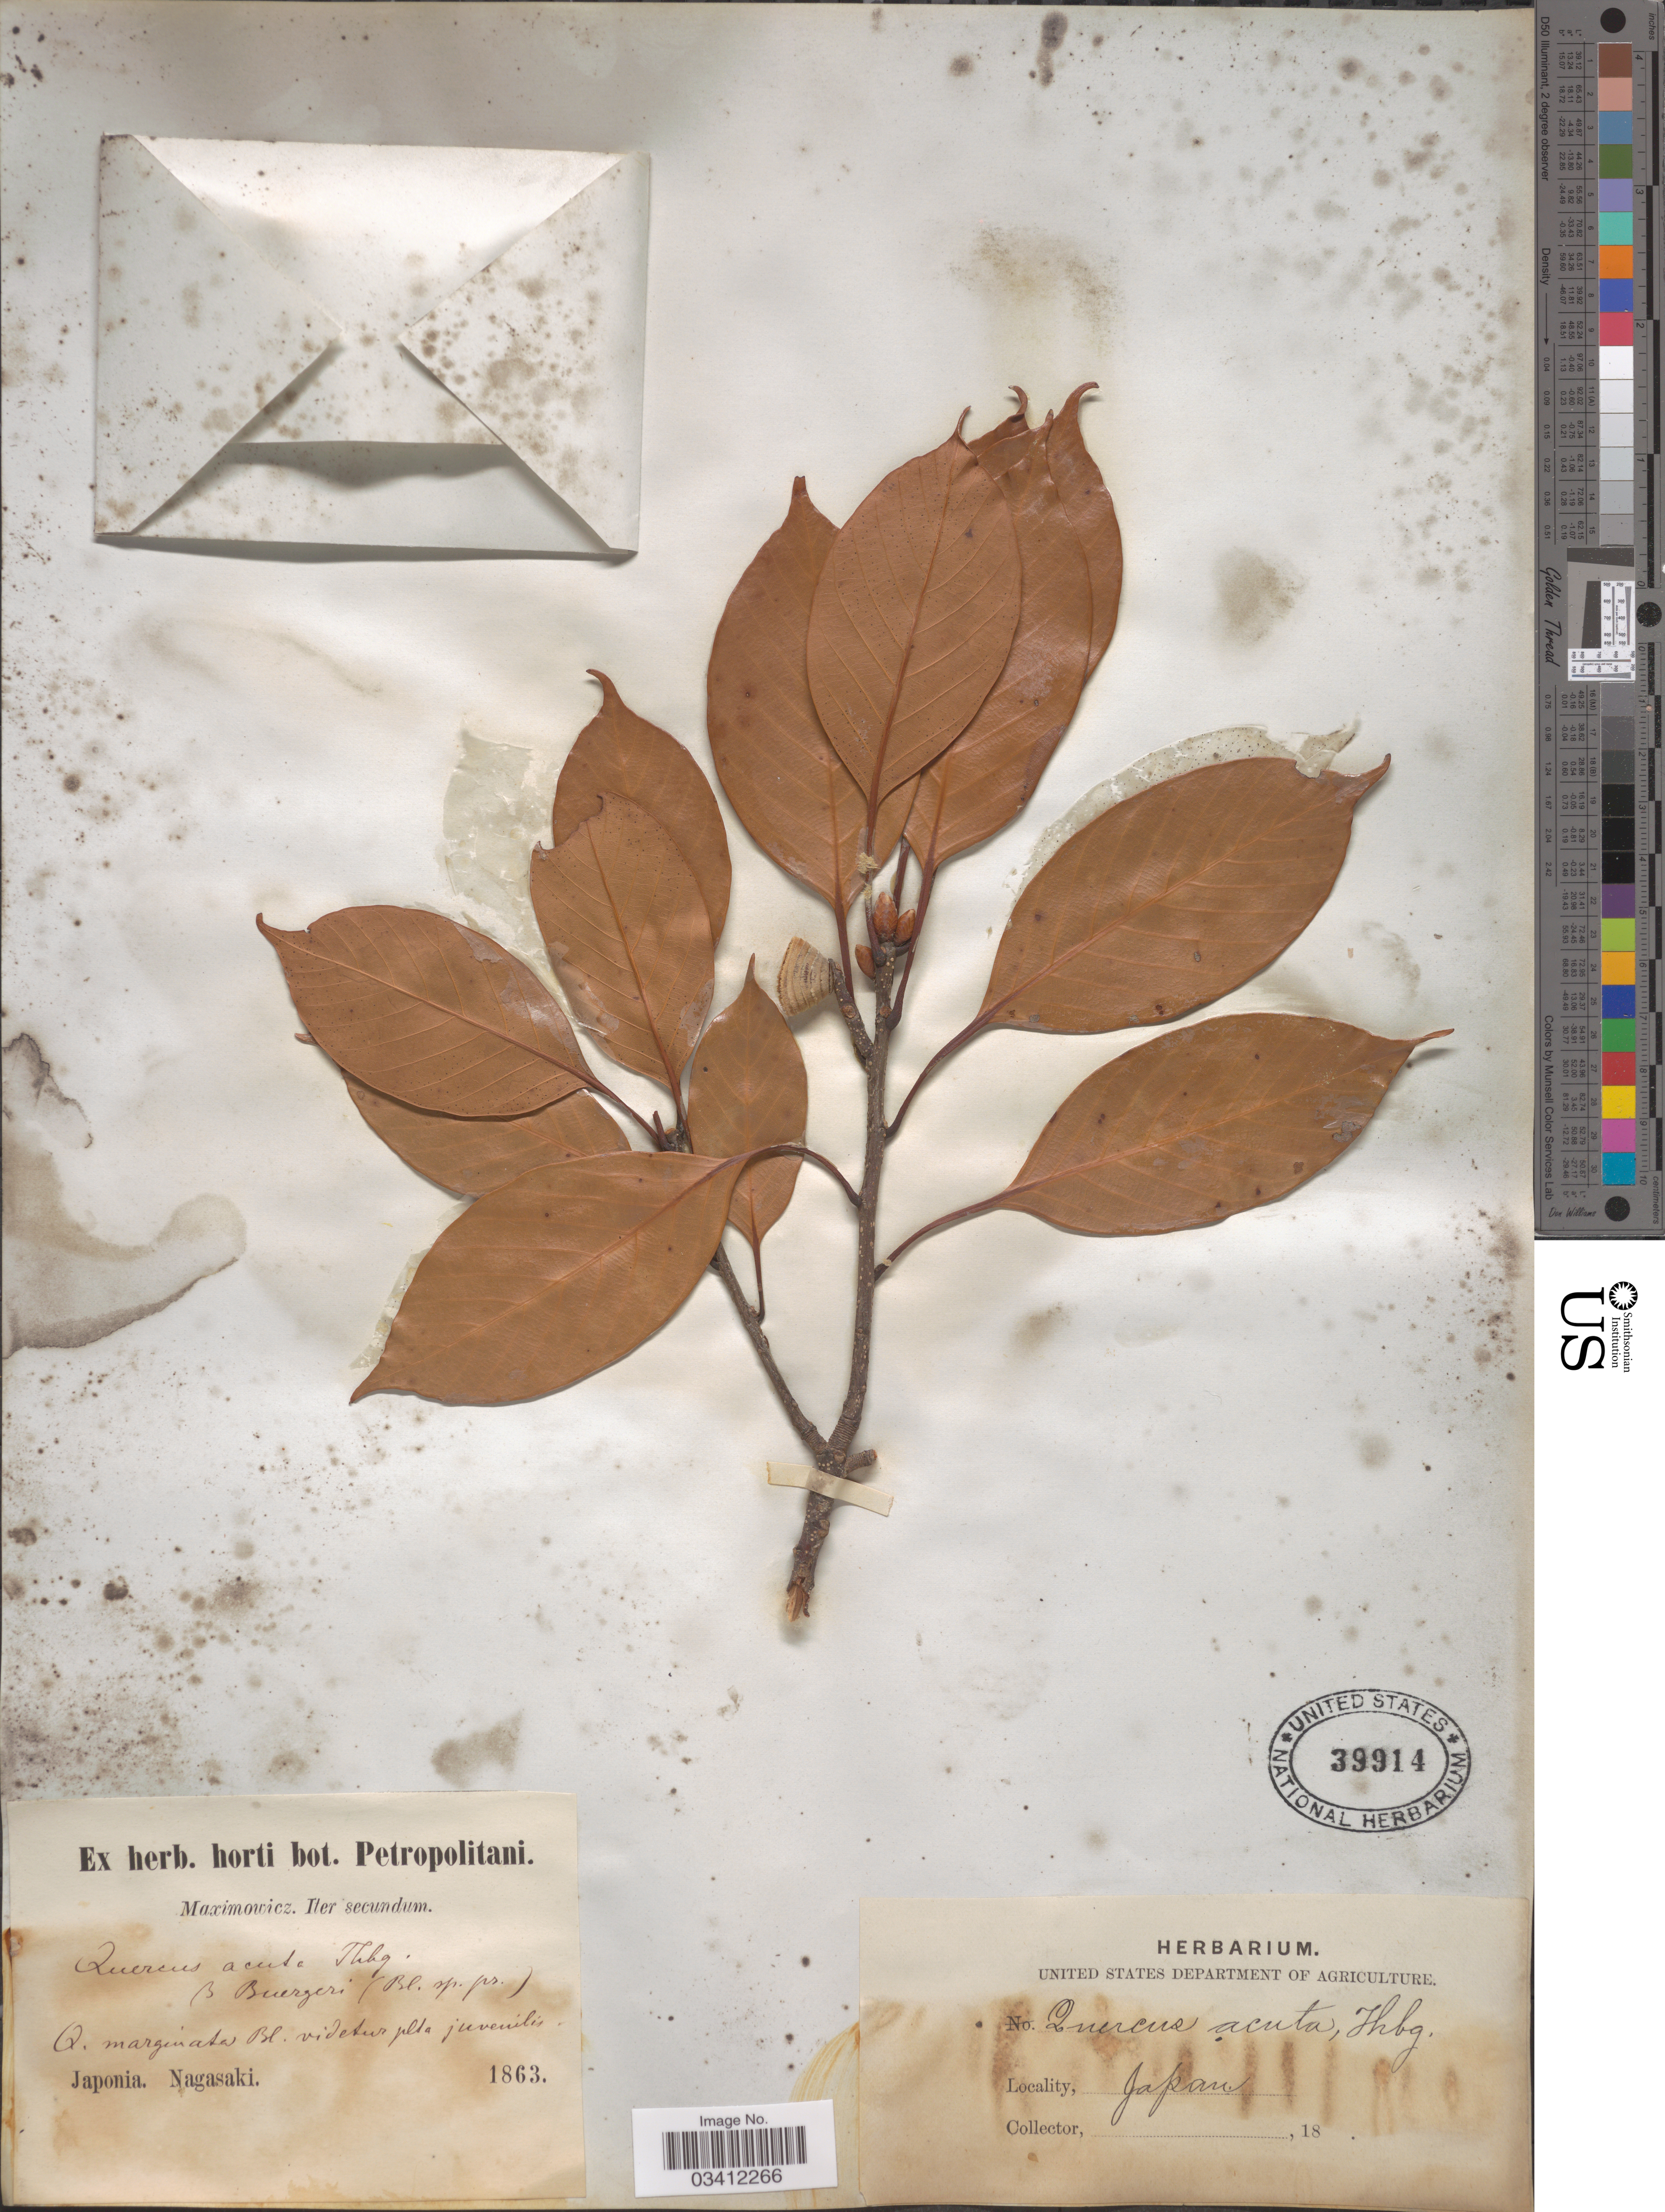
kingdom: Plantae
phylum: Tracheophyta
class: Magnoliopsida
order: Fagales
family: Fagaceae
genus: Quercus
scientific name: Quercus sessiliflora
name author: Salisb.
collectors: Maximowicz, --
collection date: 1863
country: Japan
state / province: Nagasaki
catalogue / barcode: US 39914